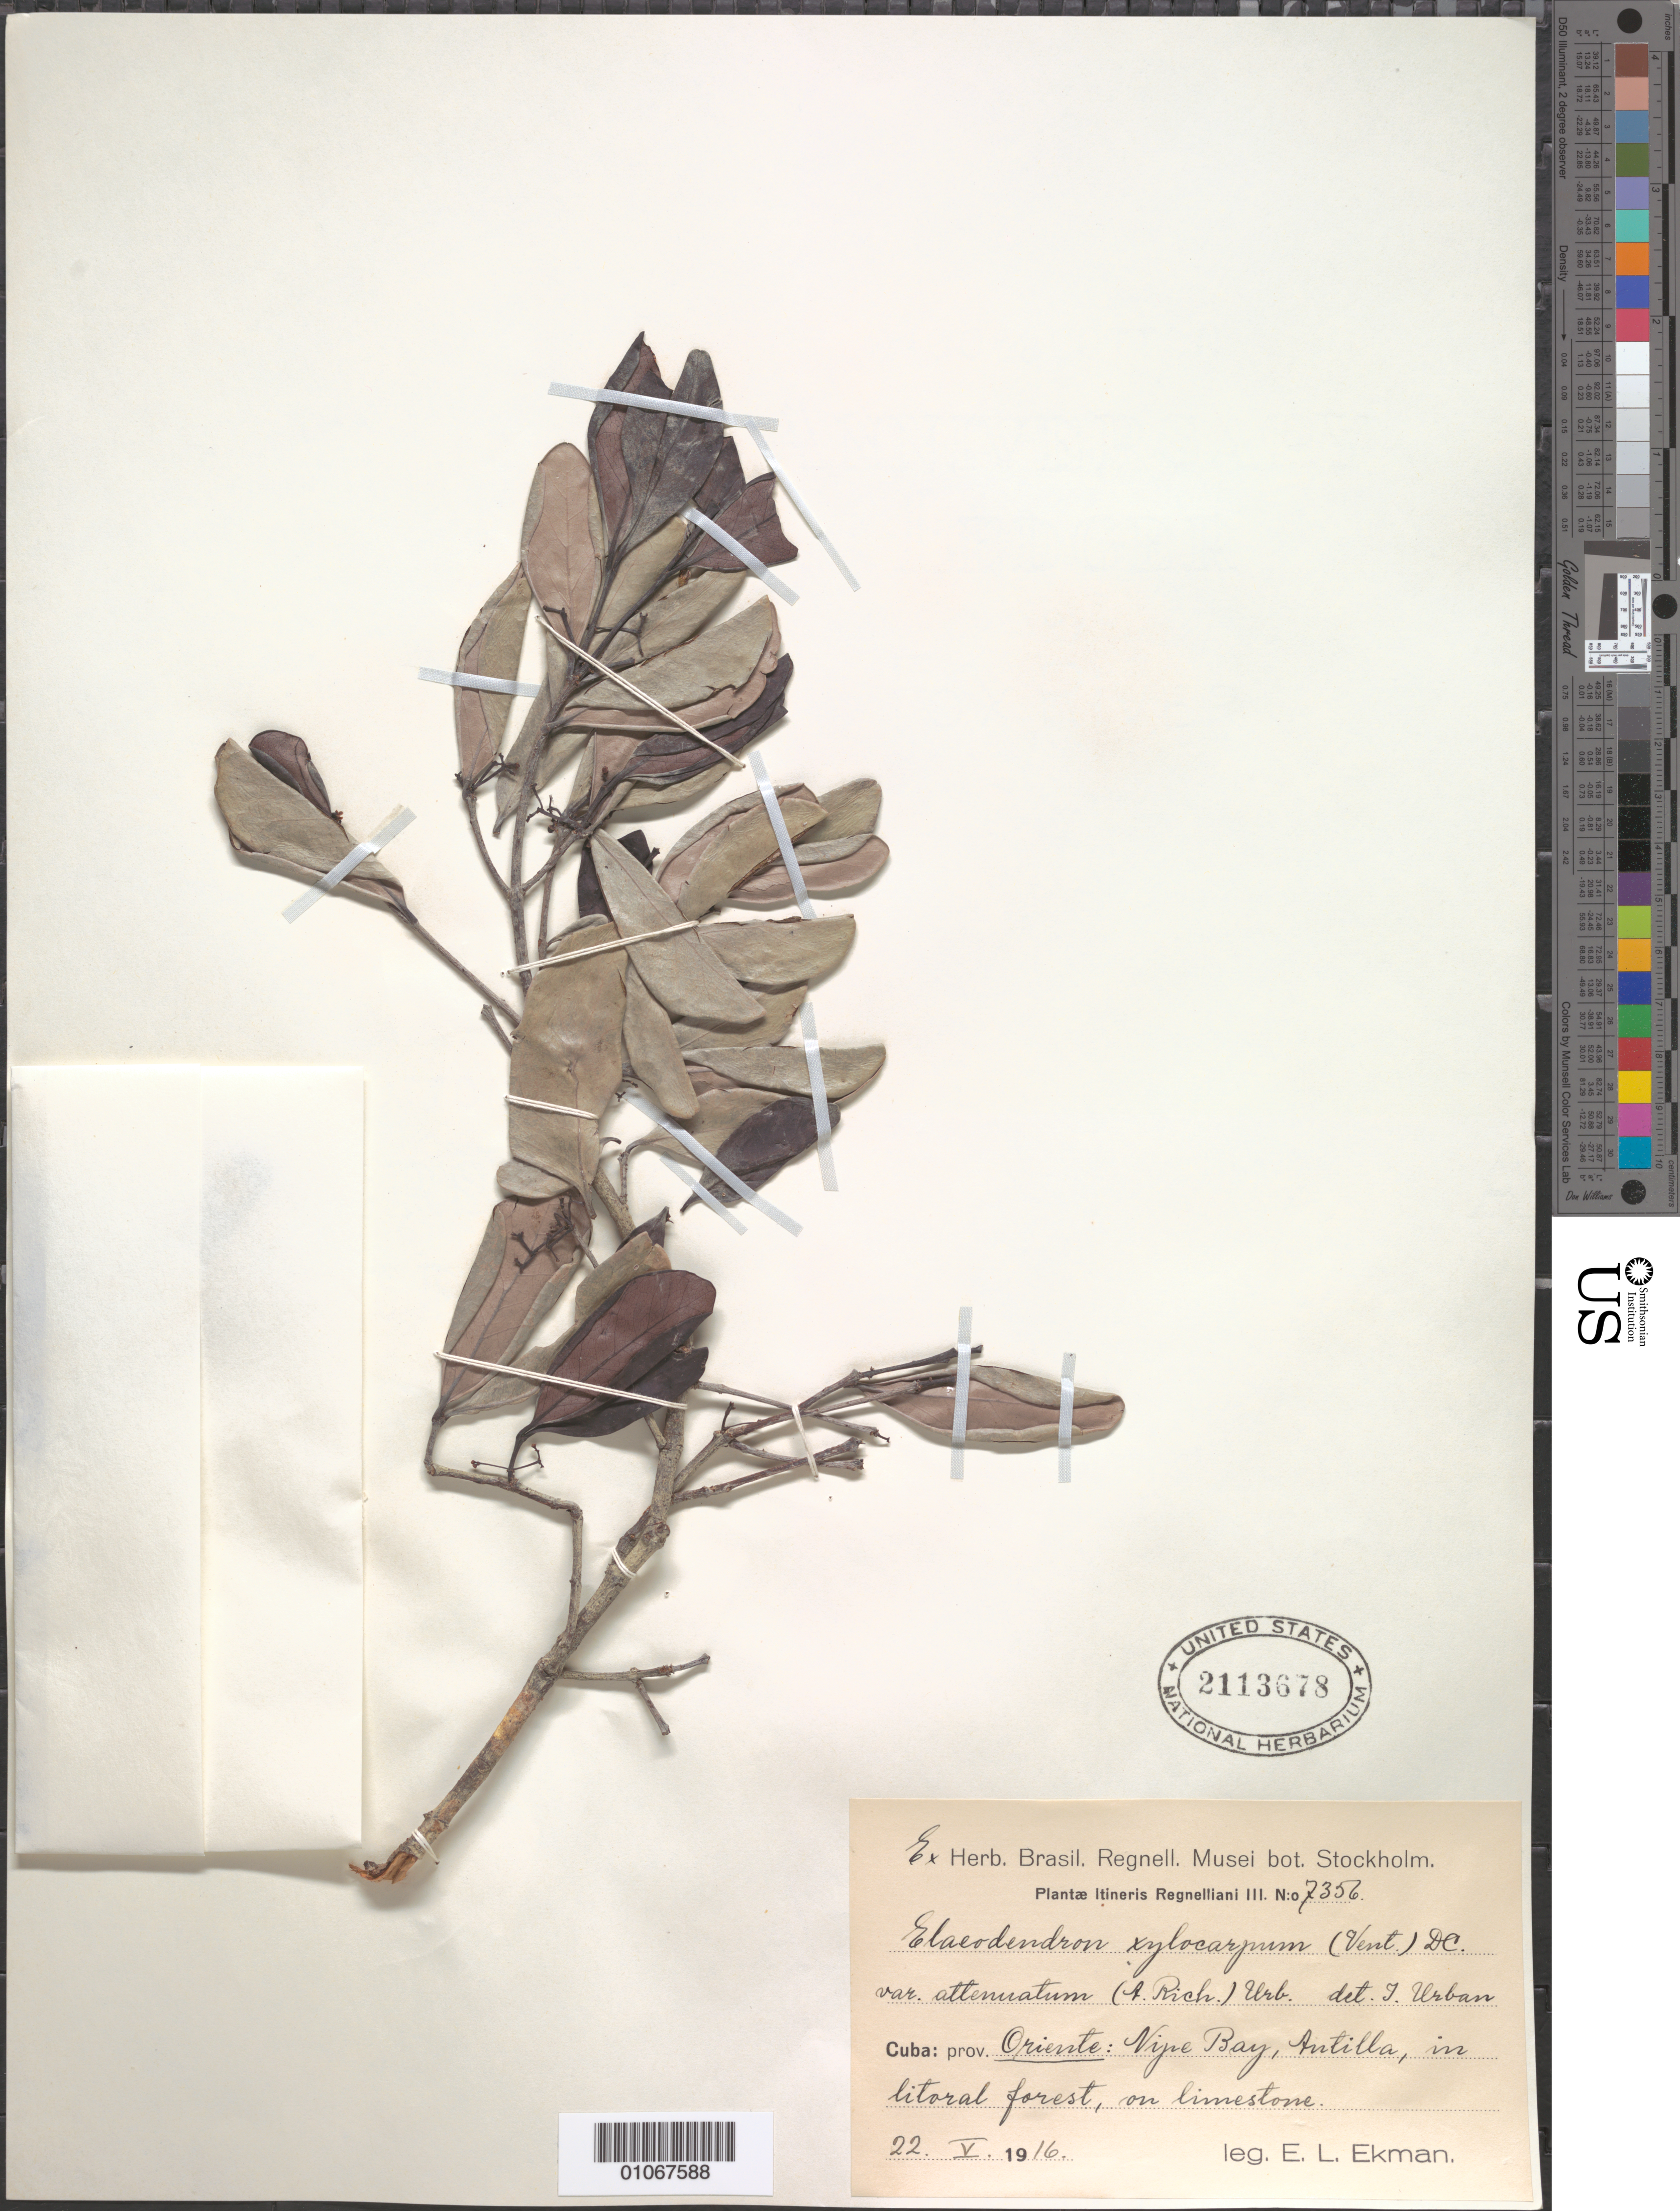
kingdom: Plantae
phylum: Tracheophyta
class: Magnoliopsida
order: Celastrales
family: Celastraceae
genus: Elaeodendron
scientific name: Elaeodendron xylocarpum var. attenuatum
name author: (A. Rich.) Urb.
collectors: E. L. Ekman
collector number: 7356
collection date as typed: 22 May 1916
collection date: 1916-05-22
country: Cuba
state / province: Holguín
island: Cuba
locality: Nipe bay, Antilla, in litoral forest on limestone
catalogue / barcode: US 2113678